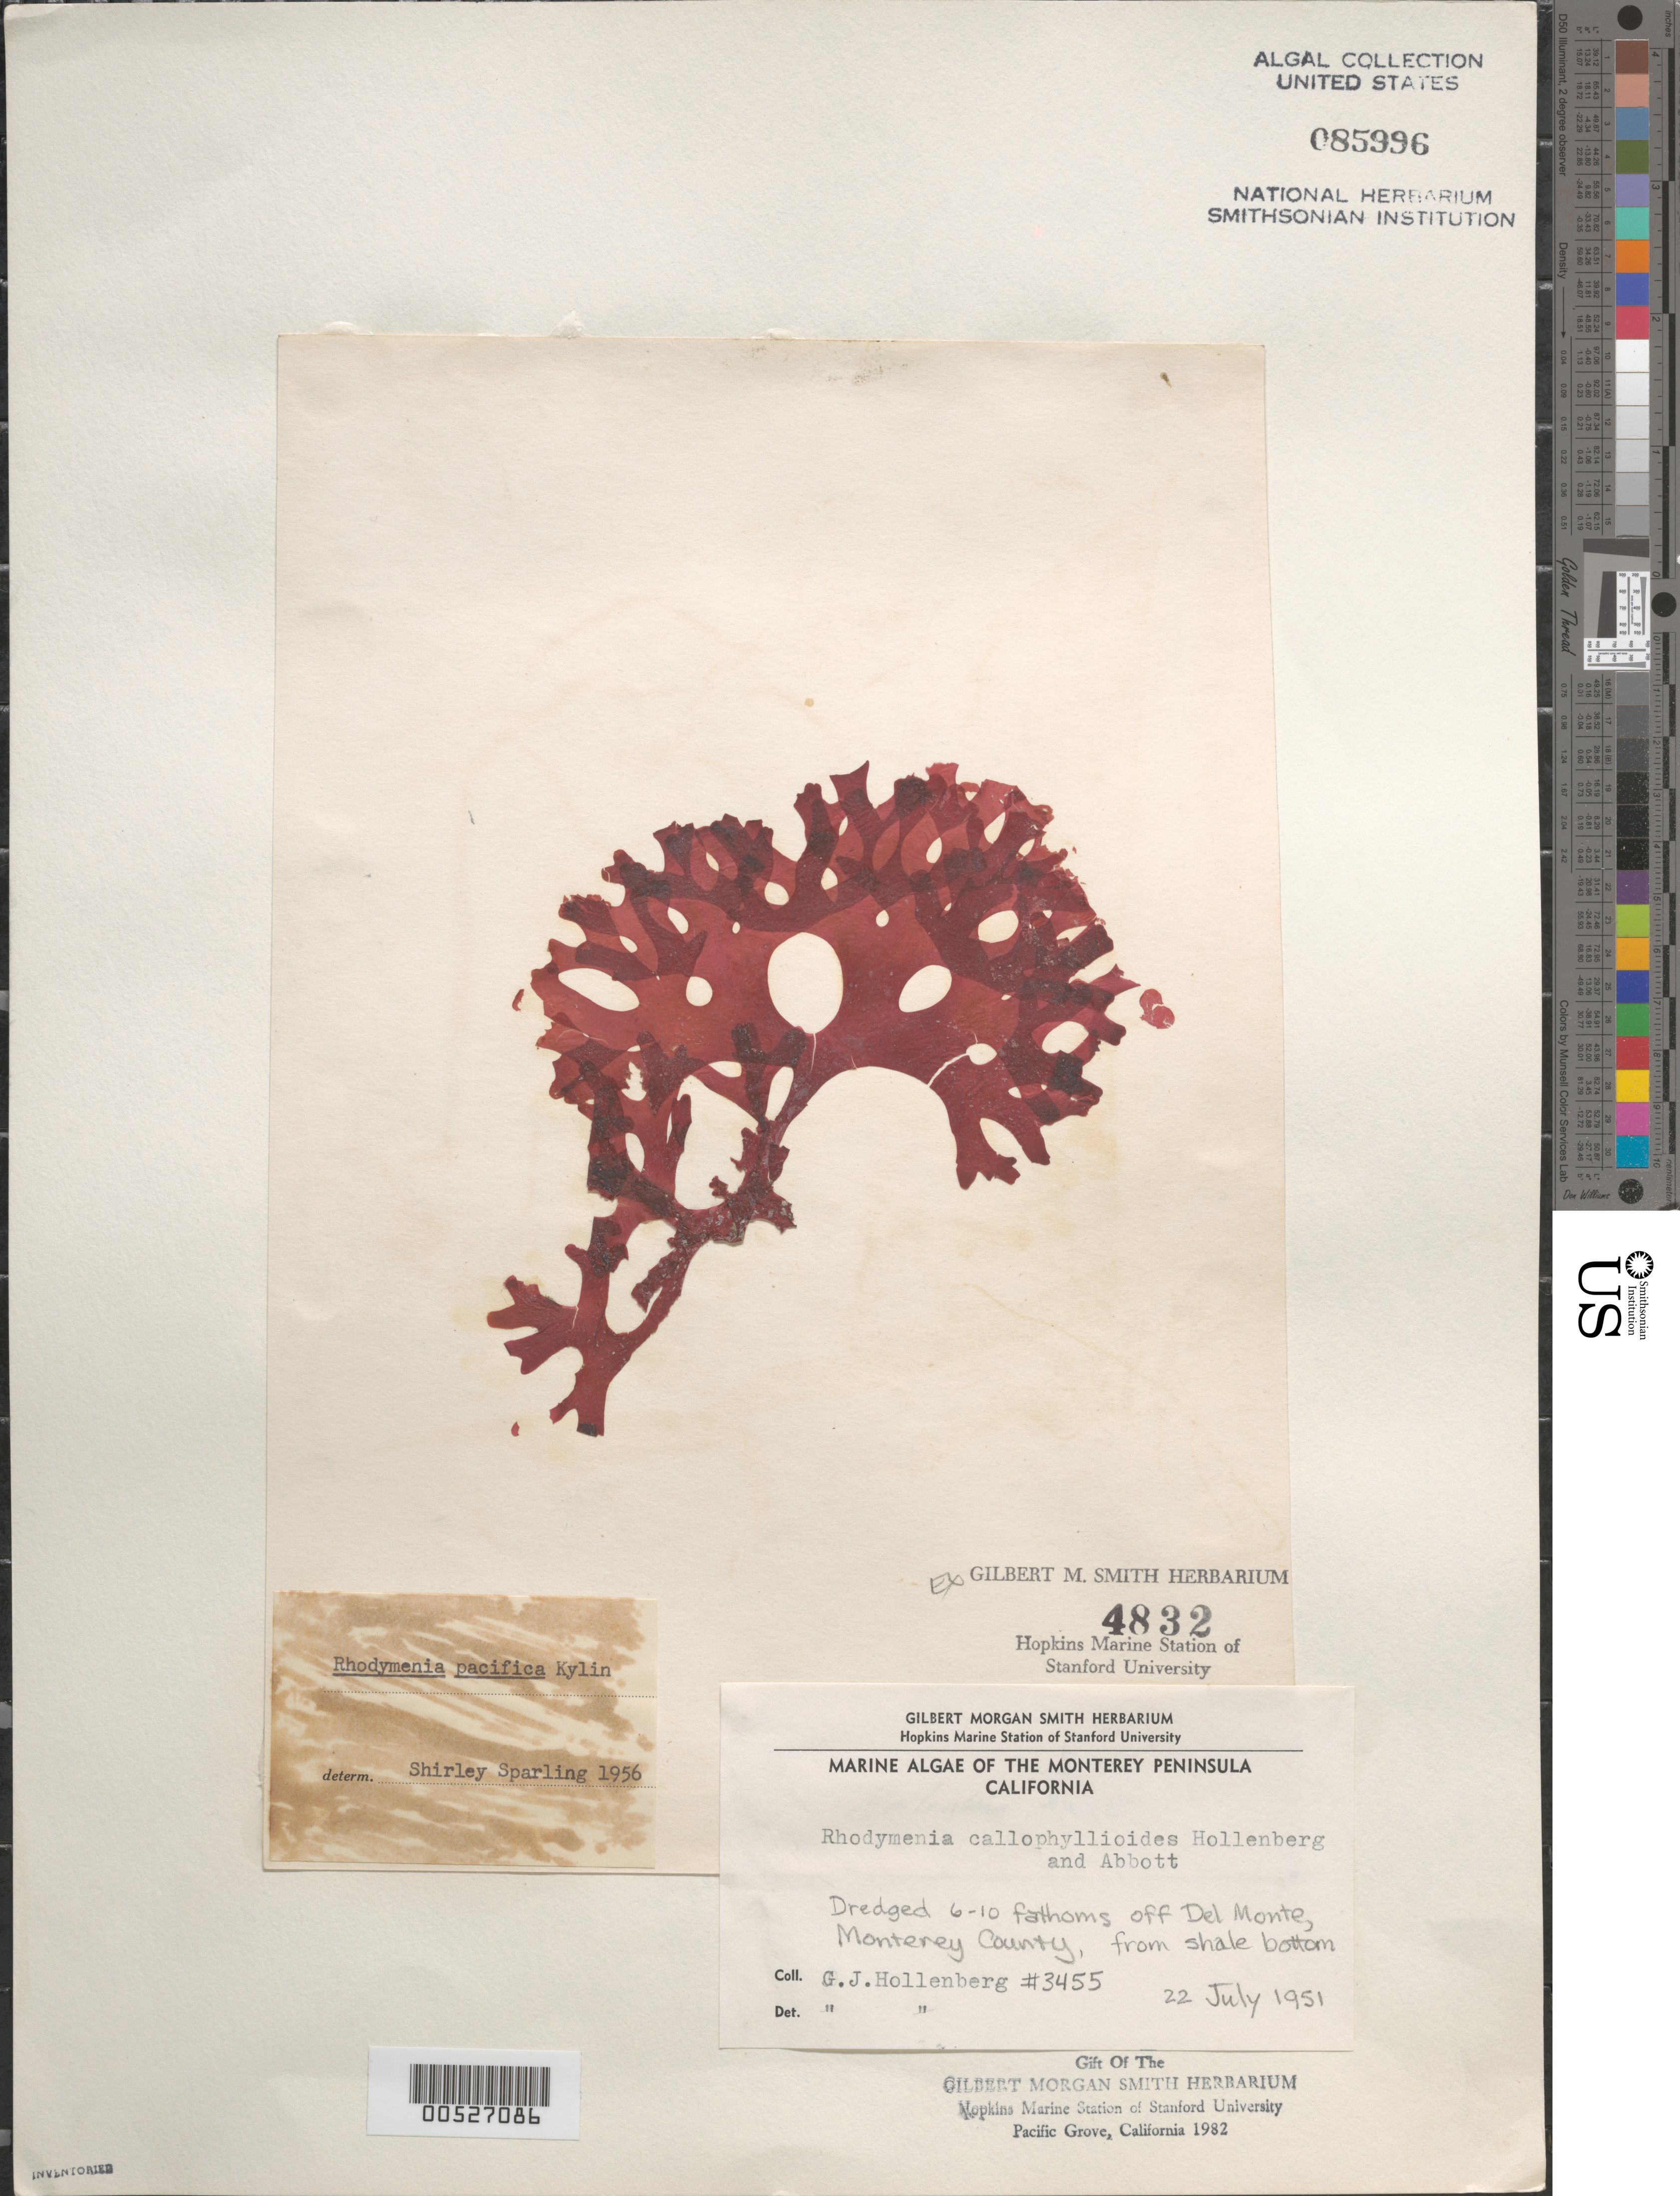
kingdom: Plantae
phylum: Rhodophyta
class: Florideophyceae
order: Rhodymeniales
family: Rhodymeniaceae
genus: Rhodymenia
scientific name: Rhodymenia pacifica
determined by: Sparling, S.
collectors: G. Hollenberg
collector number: GJH 3455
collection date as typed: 22 Jul 1951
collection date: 1951-07-22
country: United States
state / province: California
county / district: Monterey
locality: Off Del Monte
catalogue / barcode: US 85996